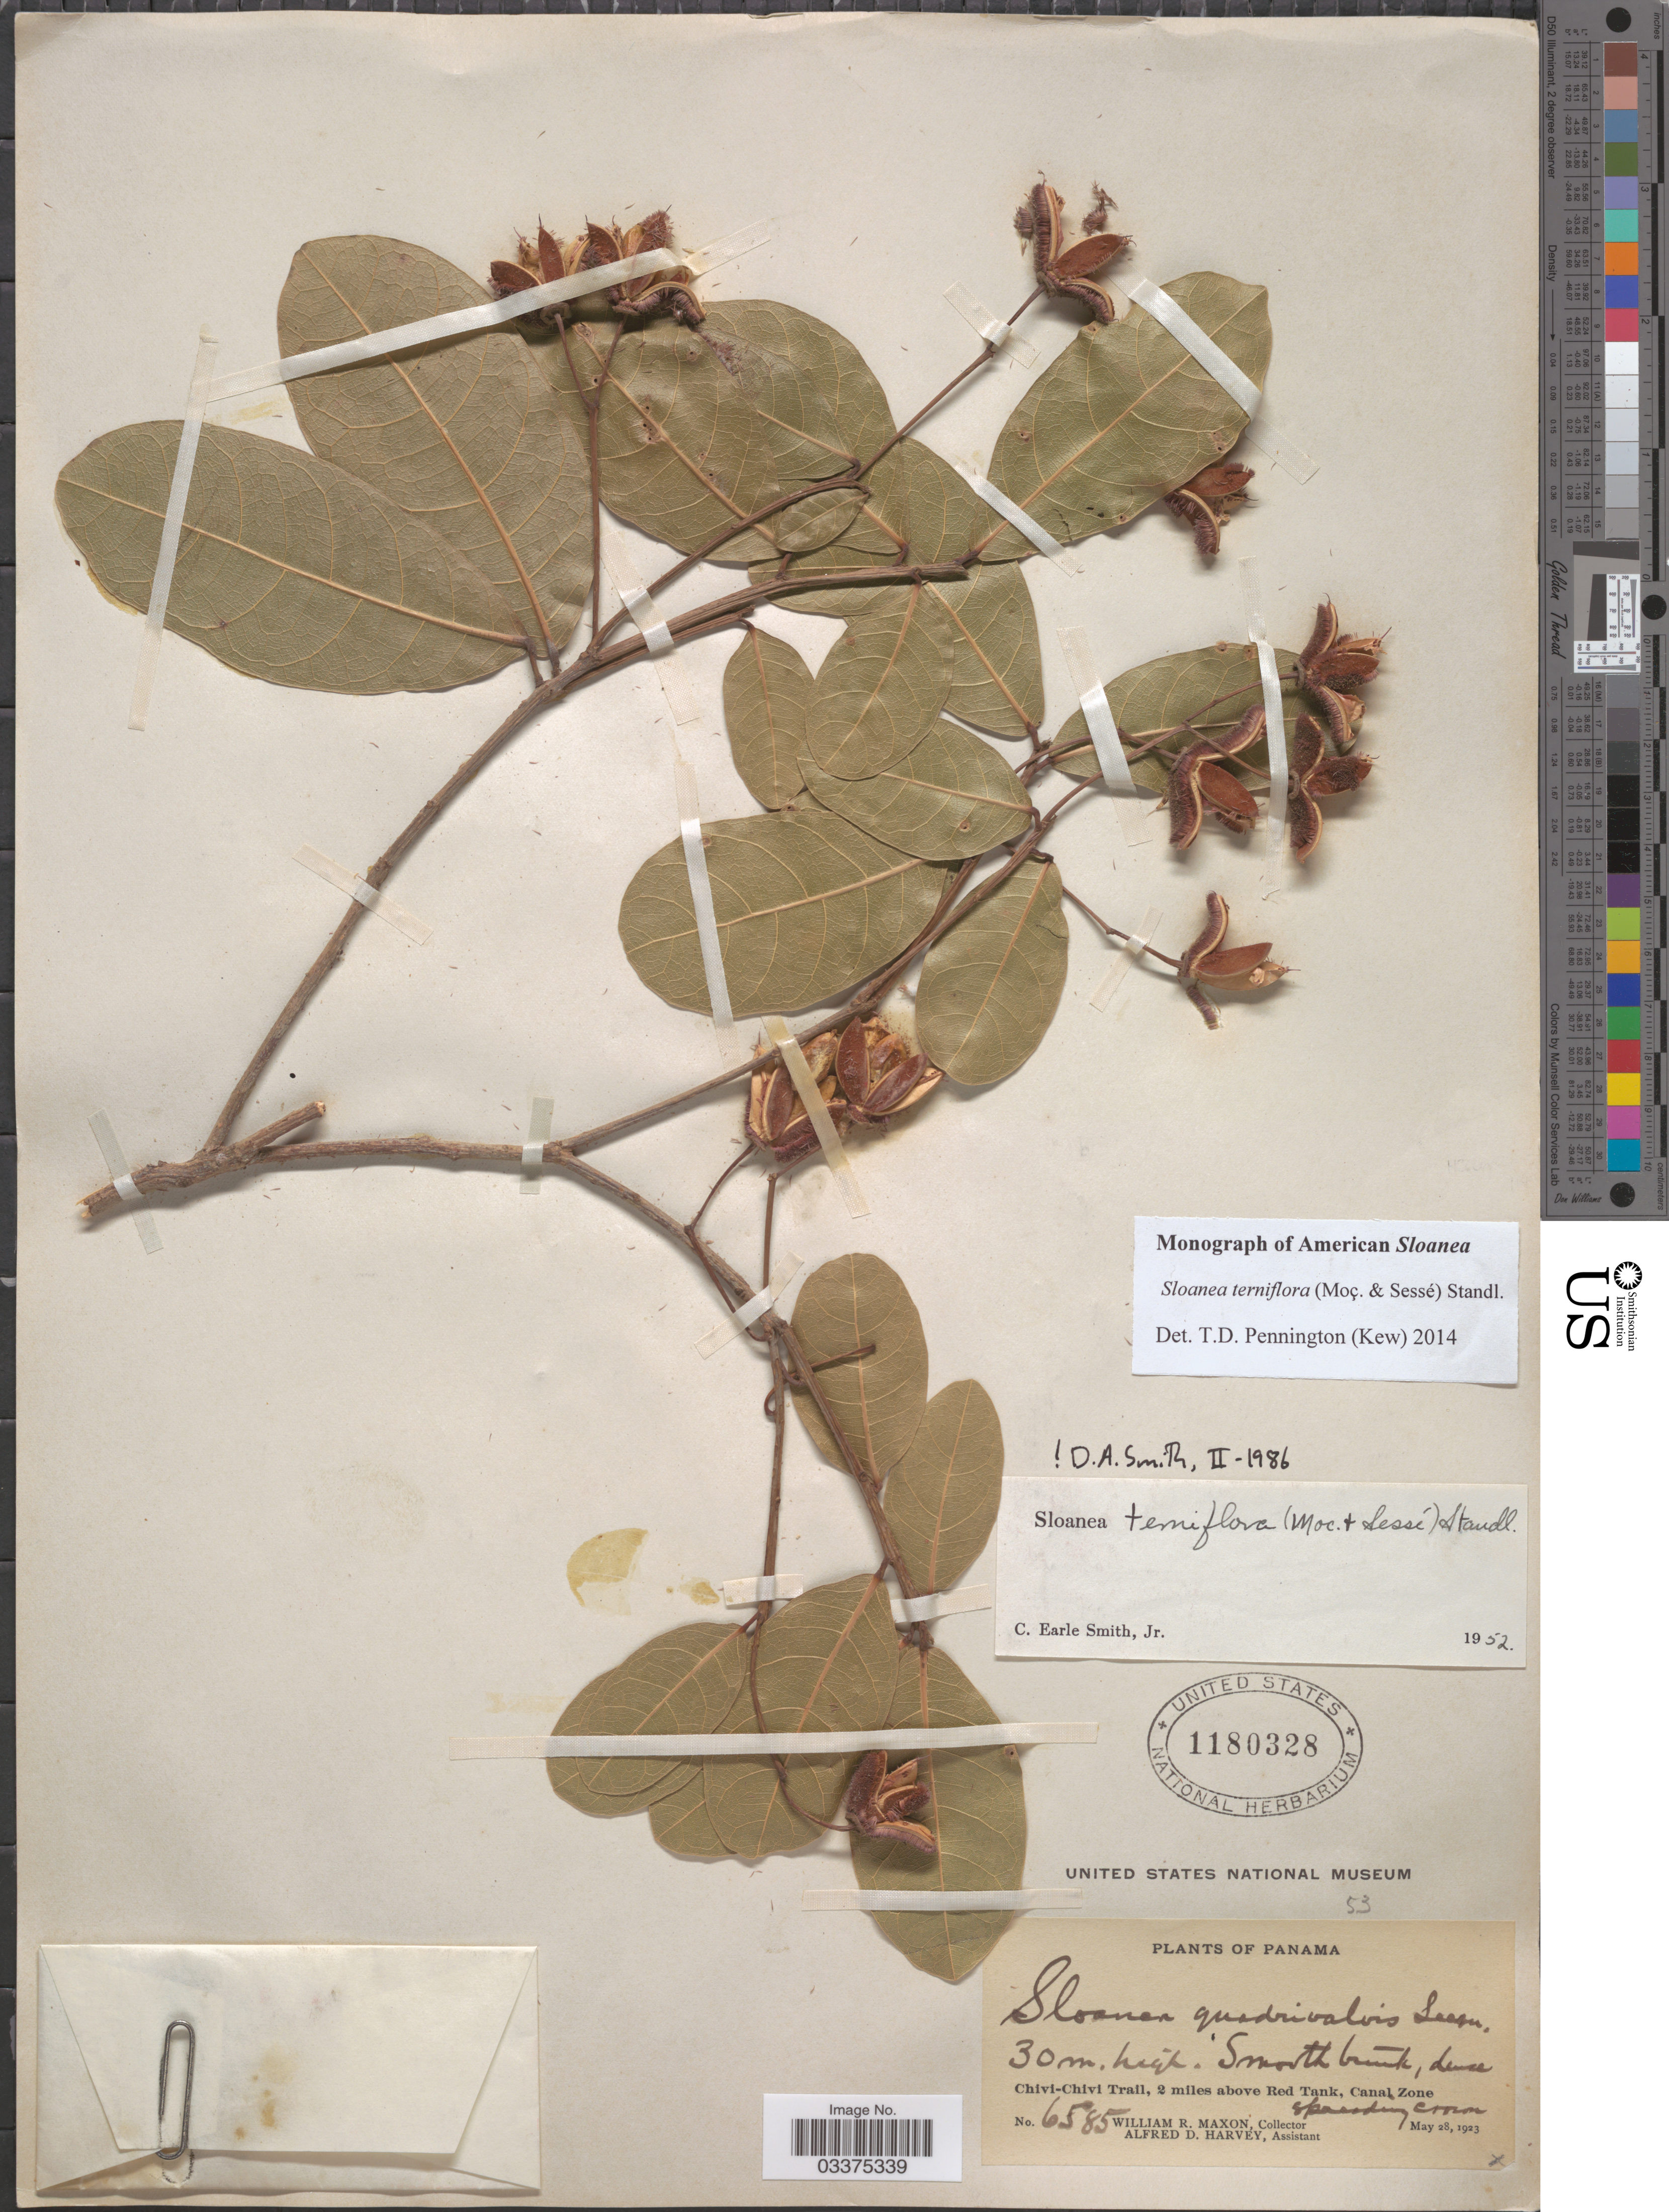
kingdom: Plantae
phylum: Tracheophyta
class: Magnoliopsida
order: Oxalidales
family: Elaeocarpaceae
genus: Sloanea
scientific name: Sloanea terniflora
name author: (Moc. & Sessé ex DC.) Standl.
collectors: W. R. Maxon & A. D. Harvey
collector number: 6585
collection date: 1923-05-28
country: Panama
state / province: Colón / Panamá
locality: Chivi-Chivi Trail, 2 miles above Red Tank, Canal Zone.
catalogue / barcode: US 1180328